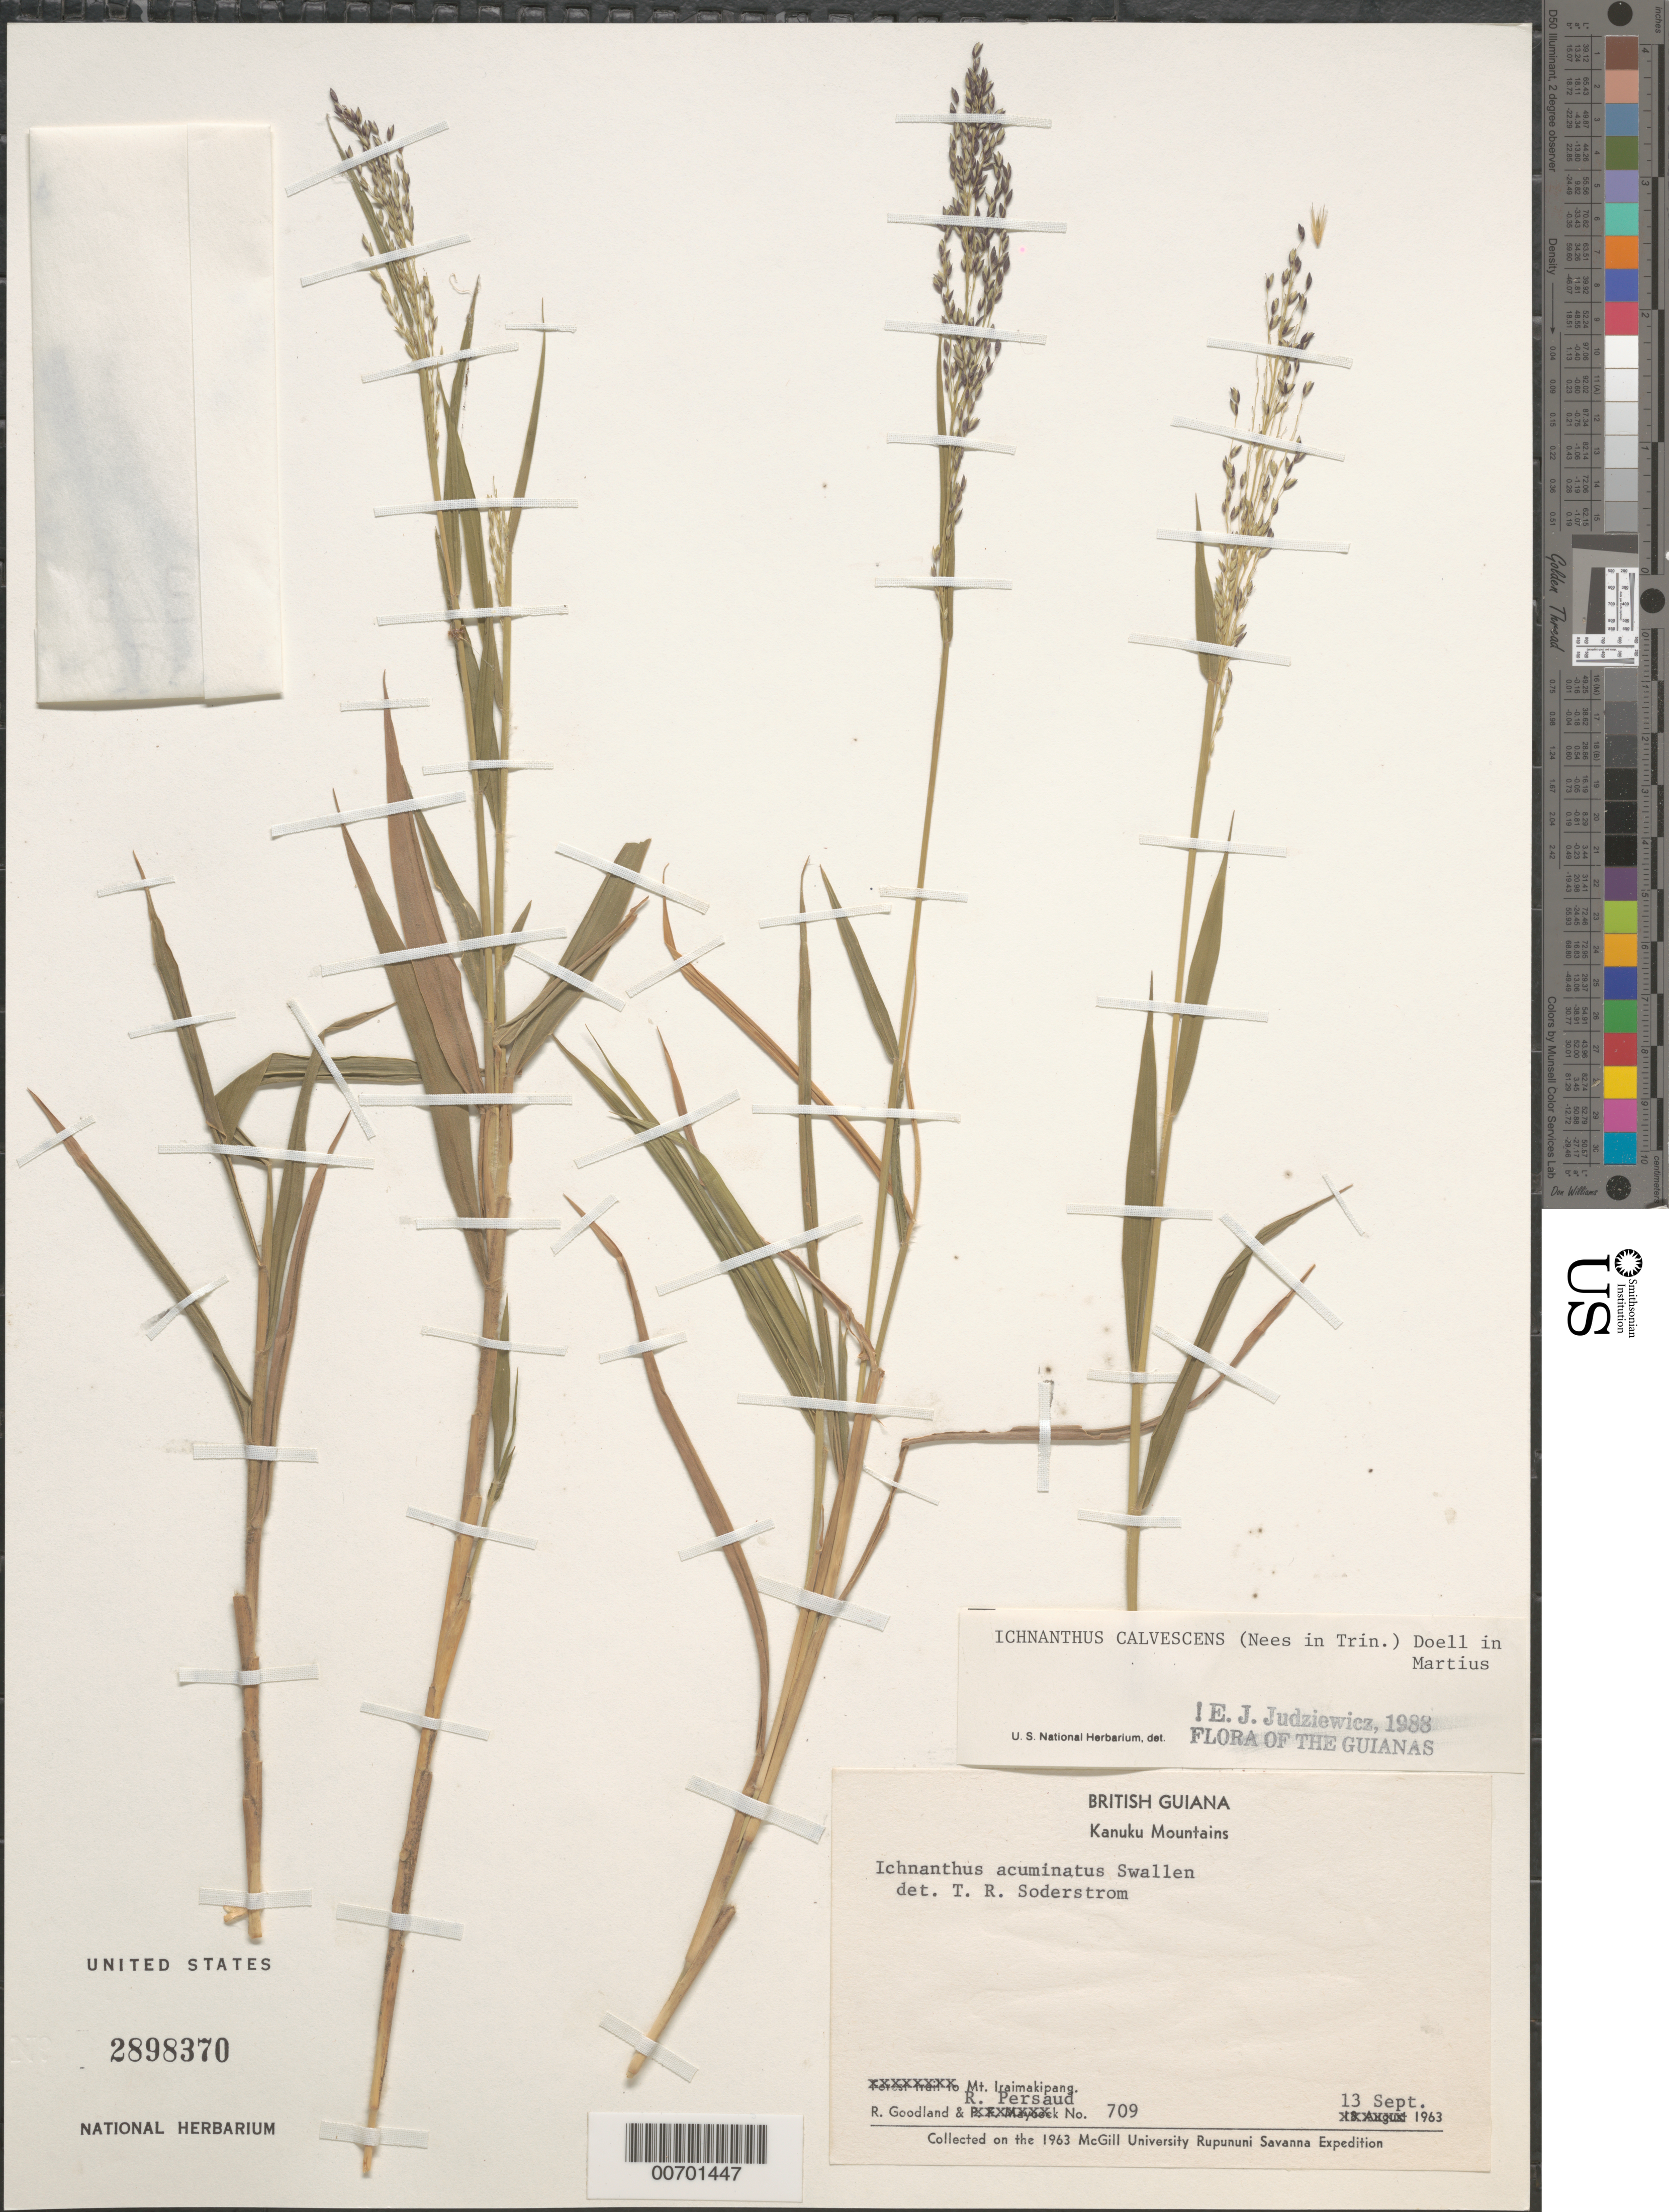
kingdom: Plantae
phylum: Tracheophyta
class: Liliopsida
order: Poales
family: Poaceae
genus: Ichnanthus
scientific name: Ichnanthus calvescens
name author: (Nees ex Trin.) Döll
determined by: Judziewicz, E. J.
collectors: R. Goodland & R. Persaud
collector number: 709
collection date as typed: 13-Sep-63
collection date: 1963-09-13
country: Guyana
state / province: U. Takutu-U. Essequibo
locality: Mt. Iraimakipang, summit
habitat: Grassland with scattered trees. Dominants: Curatella, Byrsonima, Trachypogon, Fimbristylis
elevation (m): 1067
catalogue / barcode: US 2898370